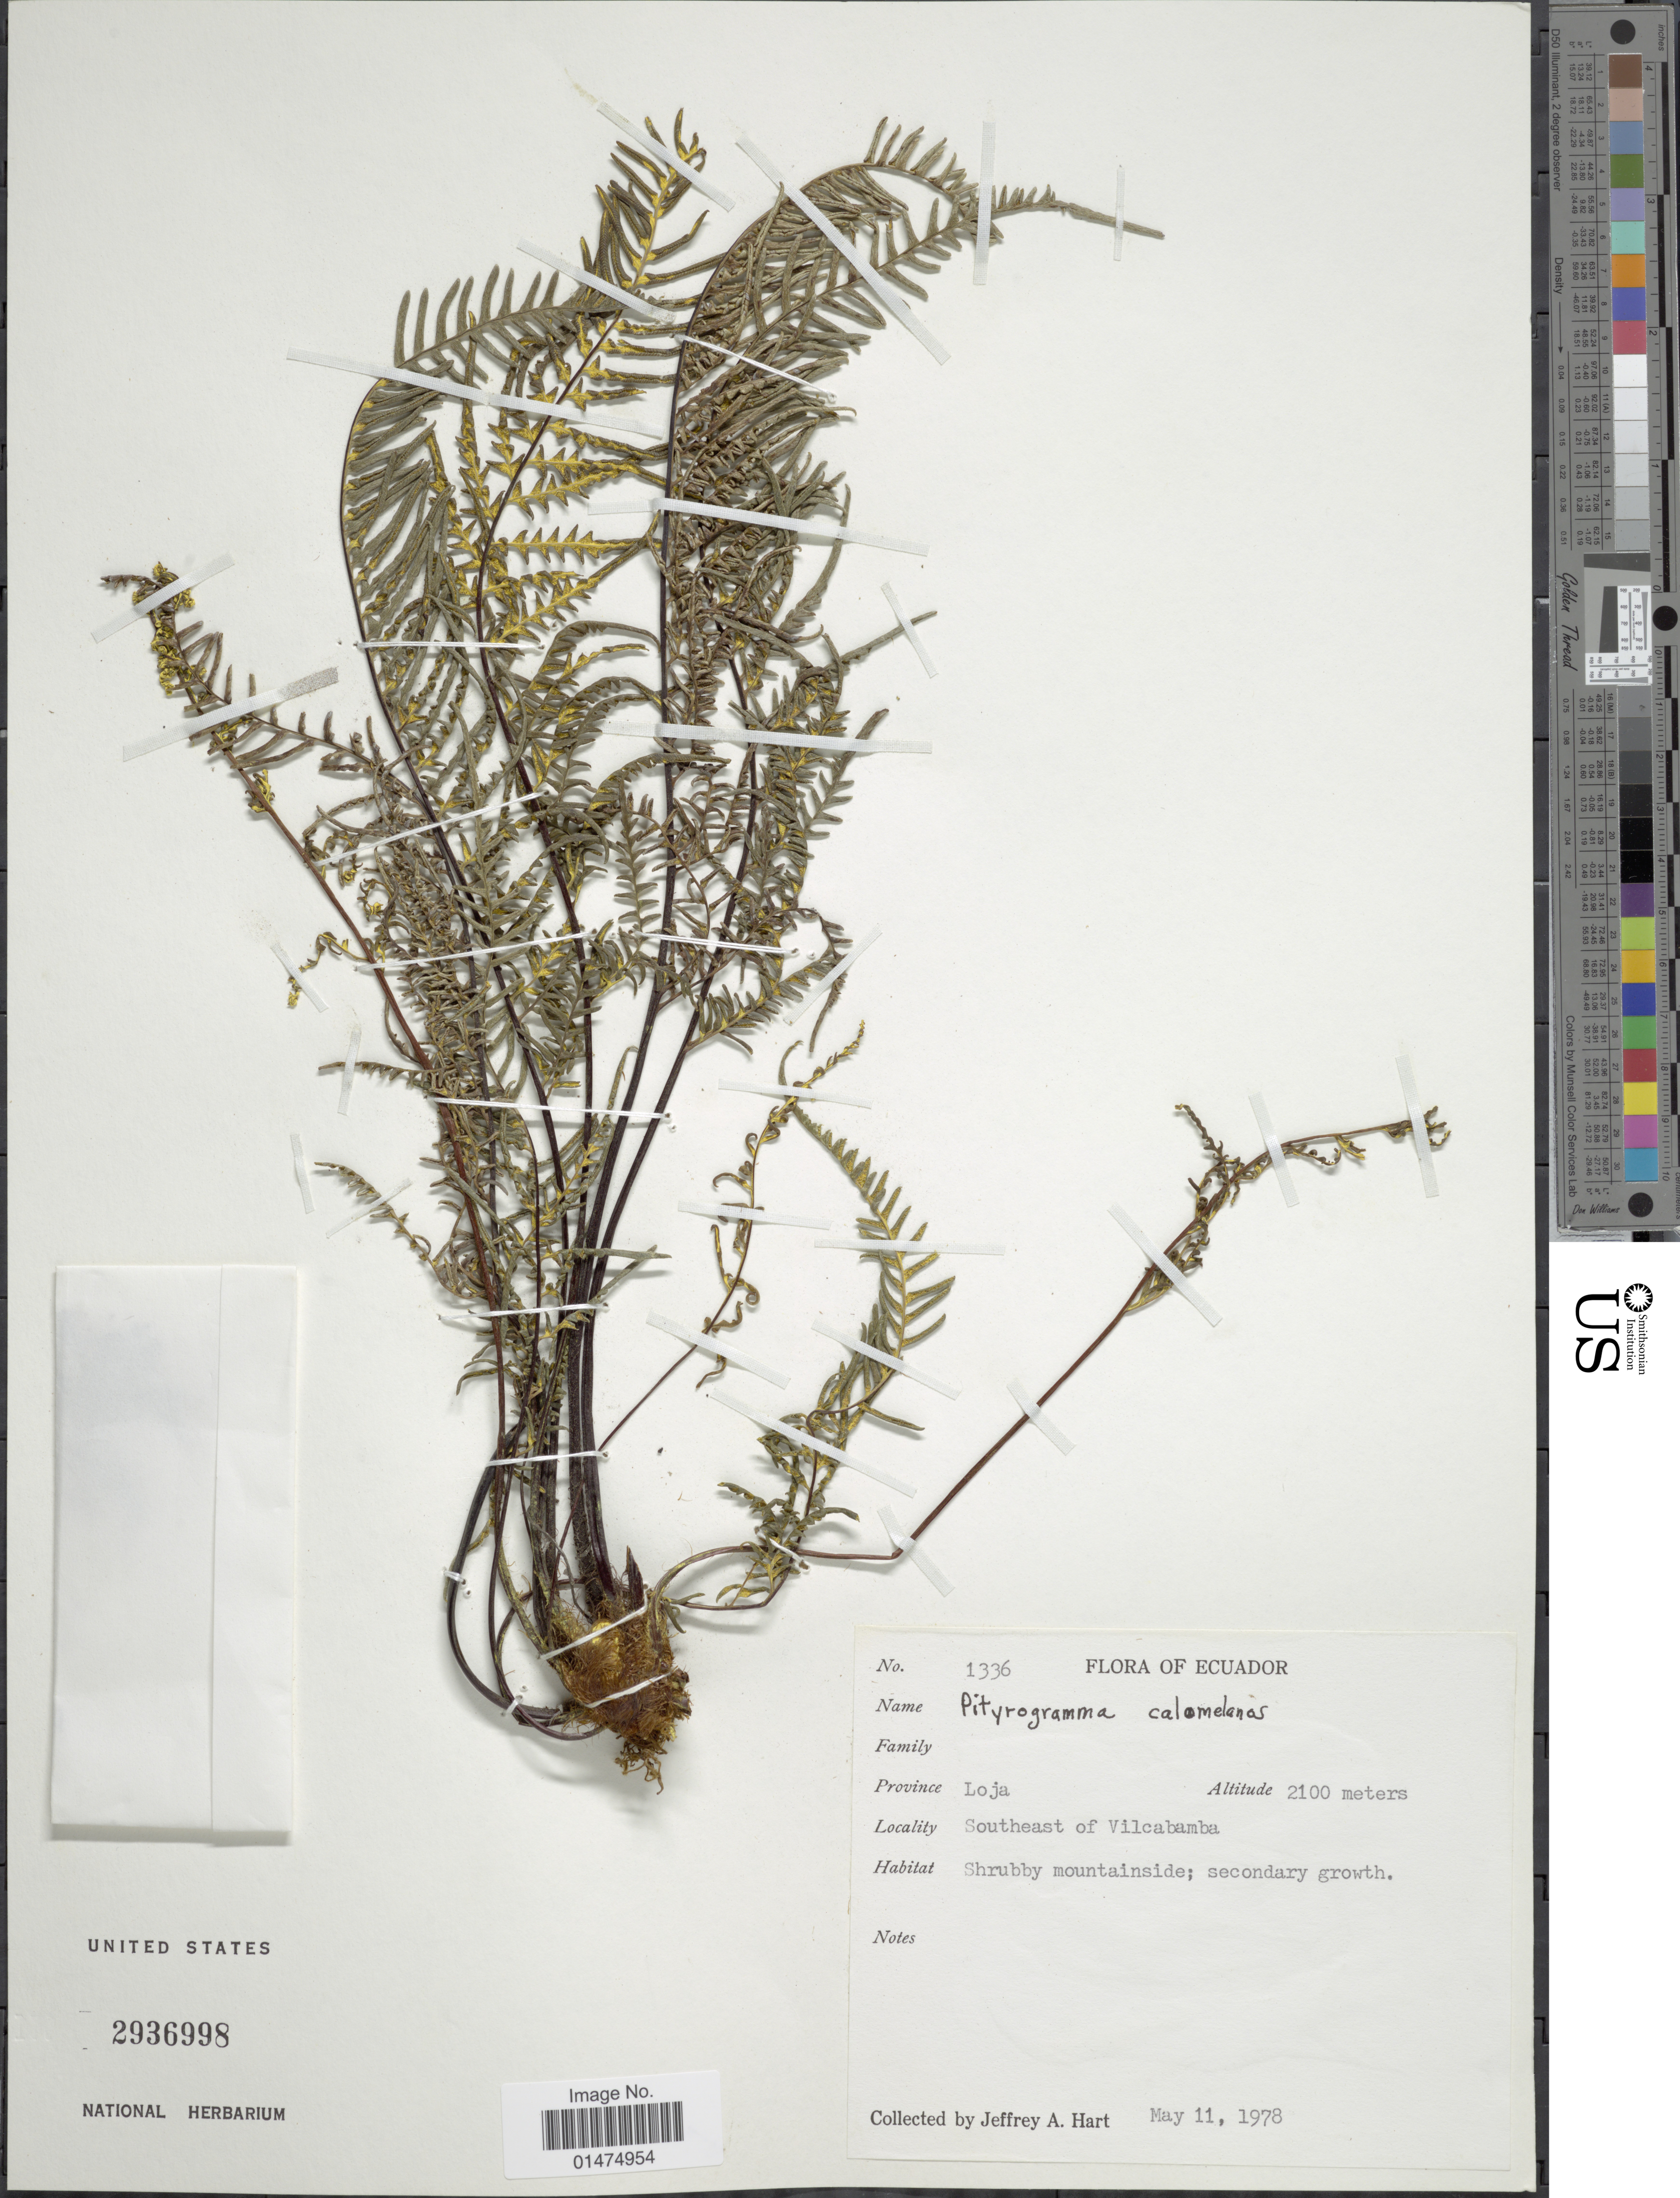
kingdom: Plantae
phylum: Tracheophyta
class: Polypodiopsida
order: Polypodiales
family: Pteridaceae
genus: Pityrogramma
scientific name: Pityrogramma calomelanos var. aureoflava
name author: (Hook.) Weath. ex L.H. Bailey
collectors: J. A. Hart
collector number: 1336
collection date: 1978-05-11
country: Ecuador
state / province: Loja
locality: Southeast of Vilcabamba.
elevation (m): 2100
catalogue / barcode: US 1825887